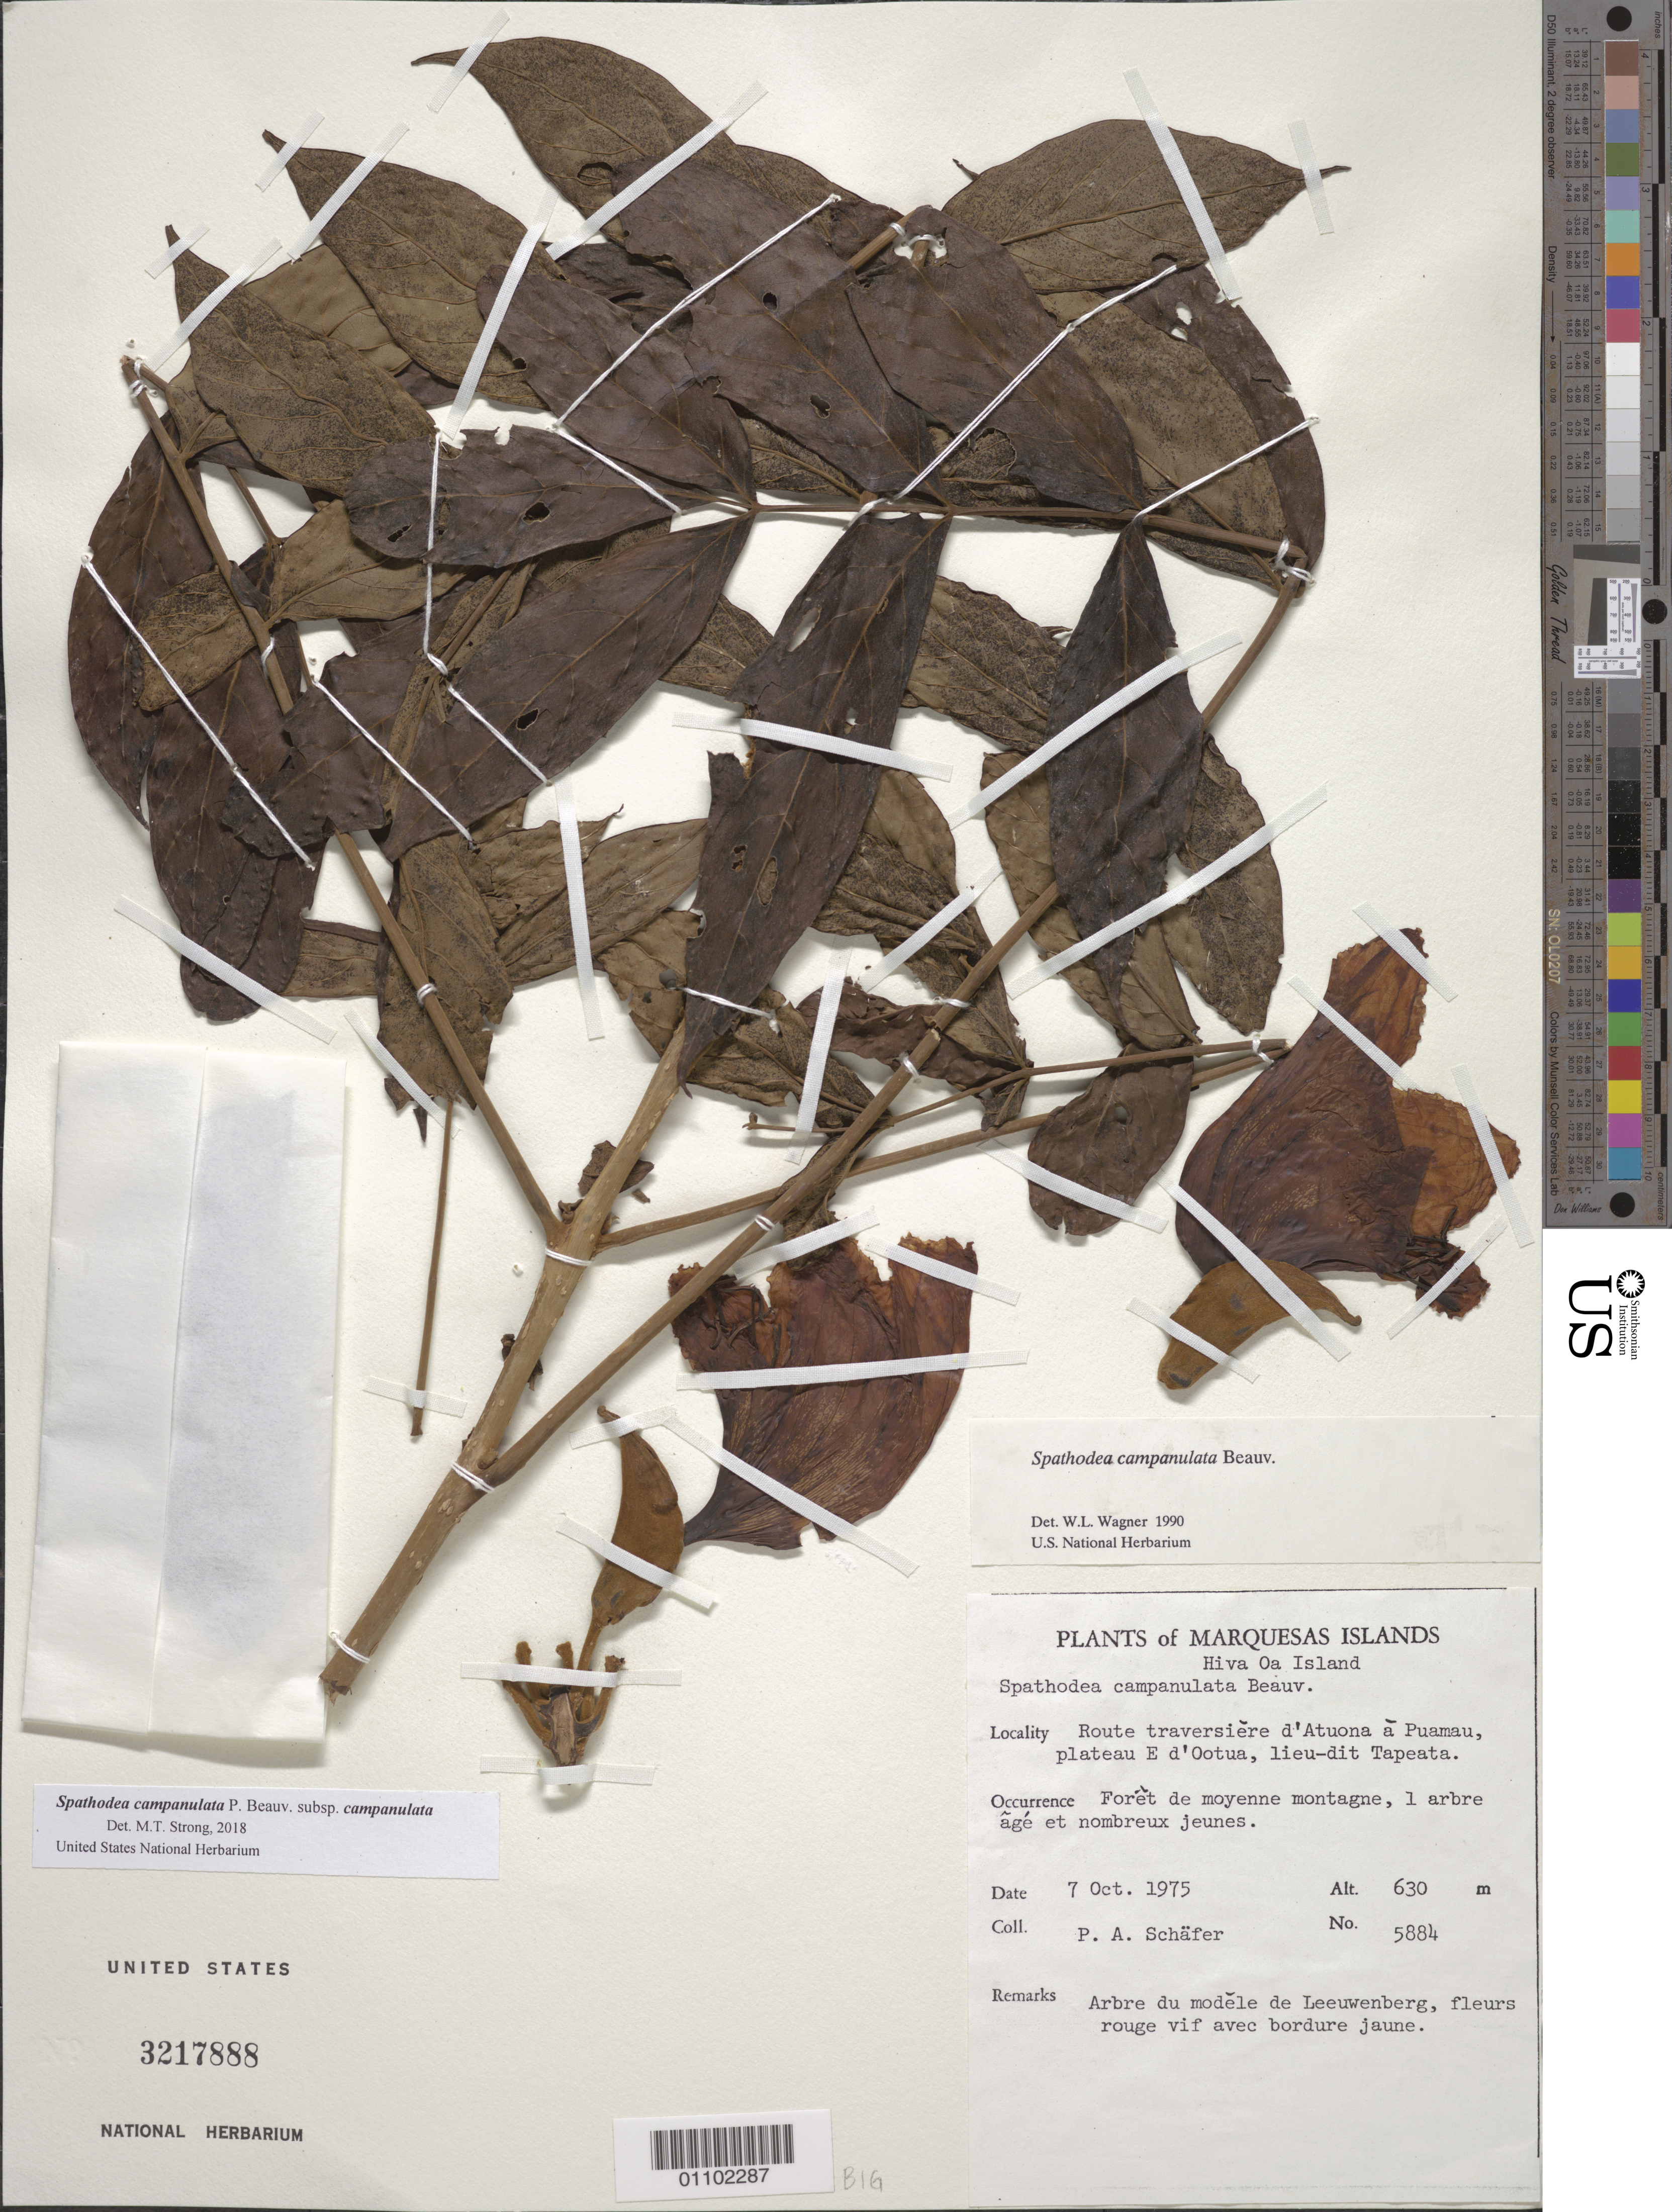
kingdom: Plantae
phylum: Tracheophyta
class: Magnoliopsida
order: Lamiales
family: Bignoniaceae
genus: Spathodea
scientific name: Spathodea campanulata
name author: P. Beauv.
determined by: Wagner, W. L., (BOT), Smithsonian Institution - National Museum of Natural History (UNITED STATES)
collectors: P. A. Schäfer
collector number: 5884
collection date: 1975-10-07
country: French Polynesia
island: Hiva Oa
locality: route traversière d'Atuona à Puamau plateau E d'Ootua, lieu-dit Tapeata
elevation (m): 630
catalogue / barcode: US 3217888